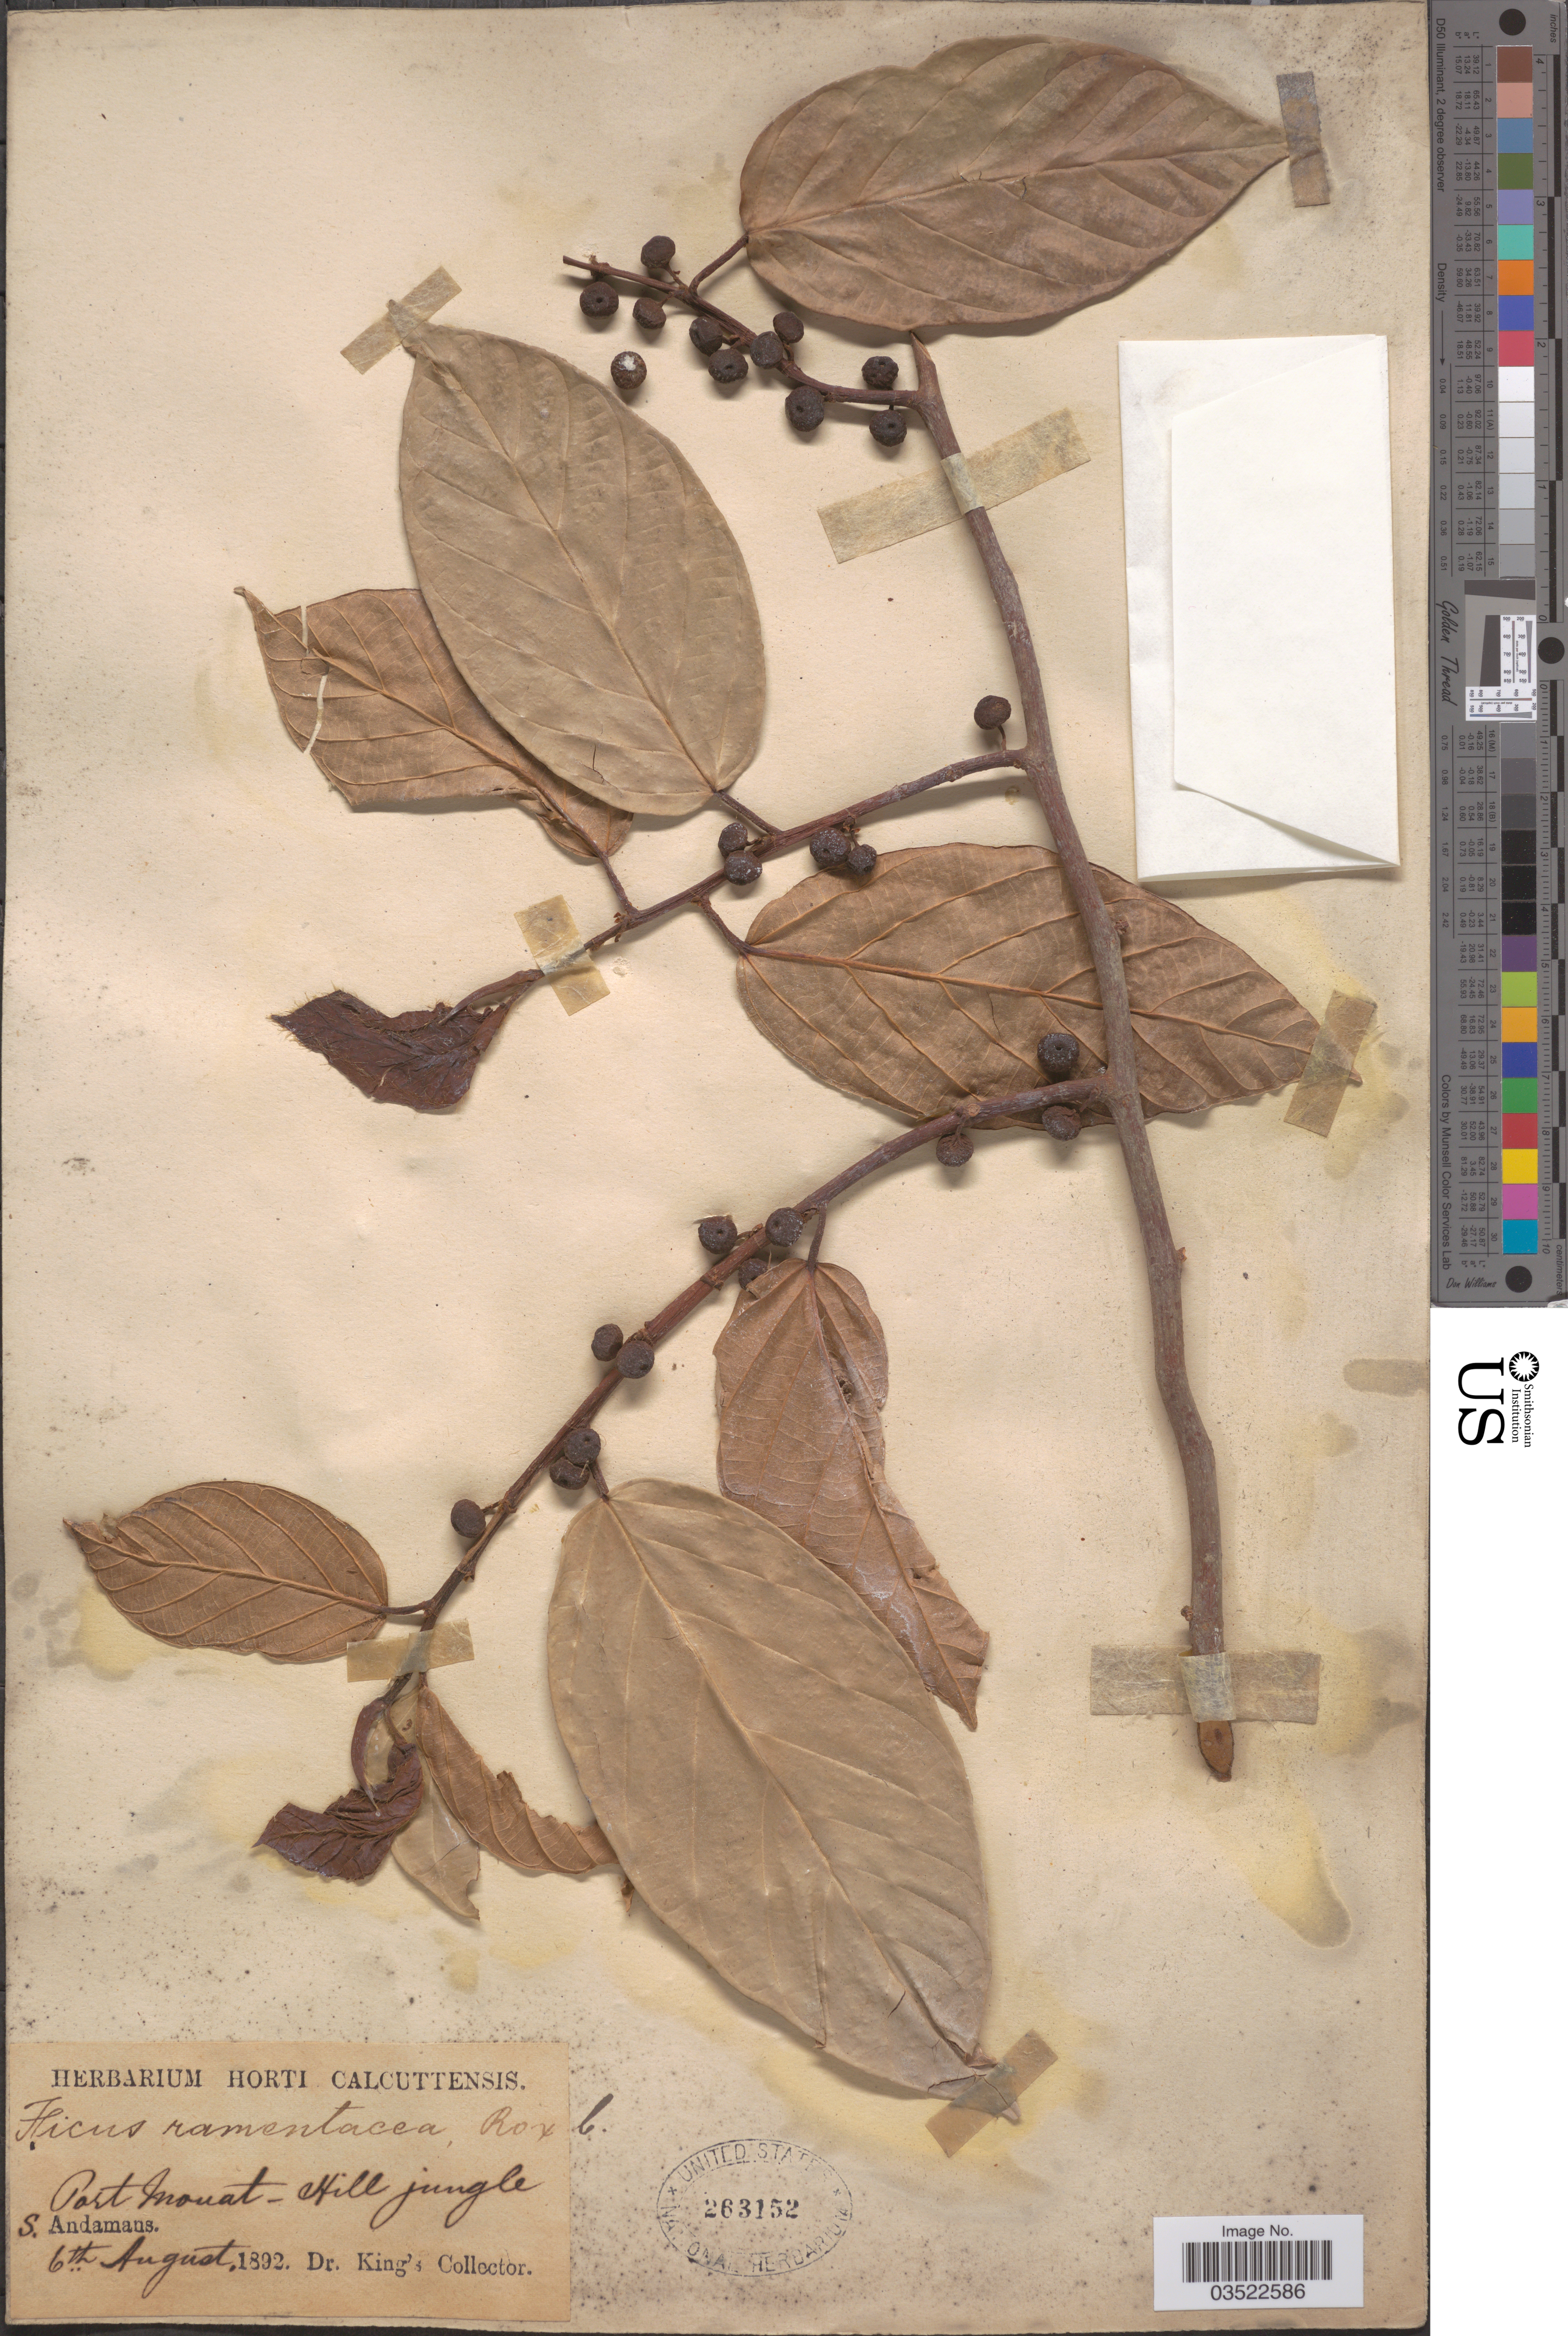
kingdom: Plantae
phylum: Tracheophyta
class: Magnoliopsida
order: Rosales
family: Moraceae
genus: Ficus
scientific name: Ficus sagittata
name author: Vahl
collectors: Dr. King's collector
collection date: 1892-08-06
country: India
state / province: Andaman and Nicobar Islands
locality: Port Mouat-Hill jungle. S. Andamans.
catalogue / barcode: US 263152